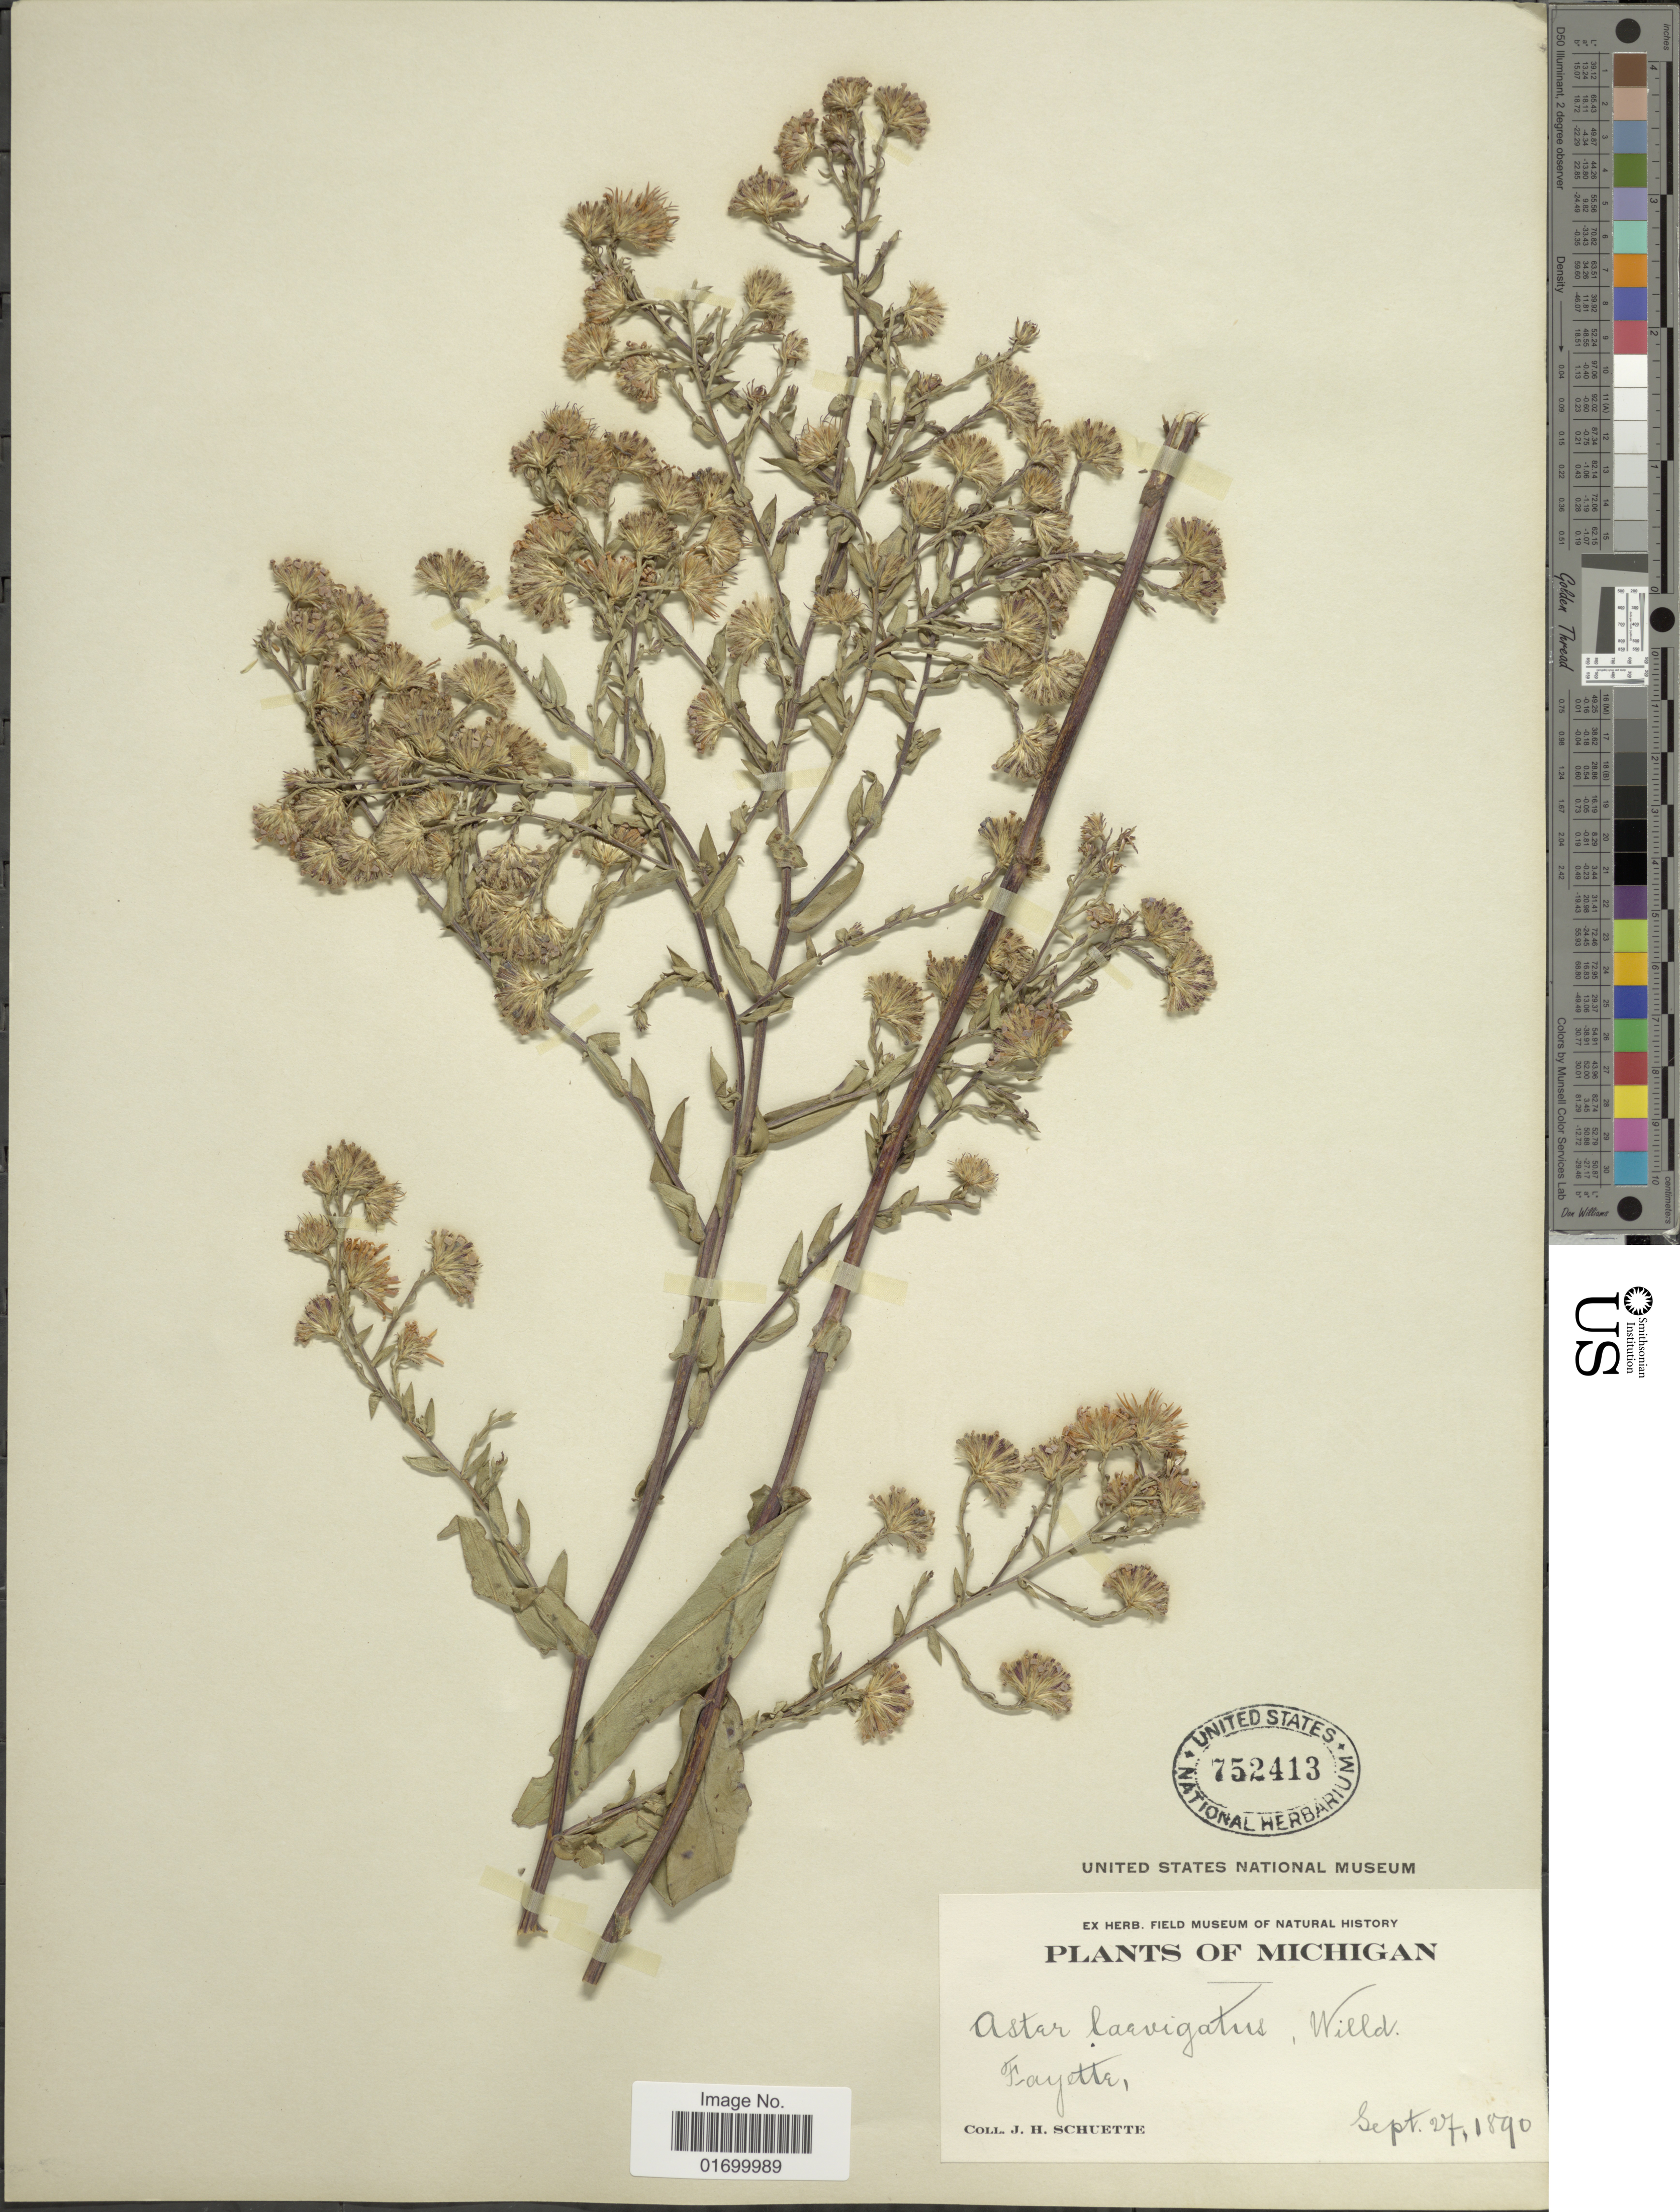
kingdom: Plantae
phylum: Tracheophyta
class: Magnoliopsida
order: Asterales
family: Asteraceae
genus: Symphyotrichum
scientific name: Symphyotrichum laeve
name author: (L.) Á. Löve & D. Löve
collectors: J. H. Schuette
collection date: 1890-09-27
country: United States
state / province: Michigan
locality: Fayette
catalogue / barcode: US 752413